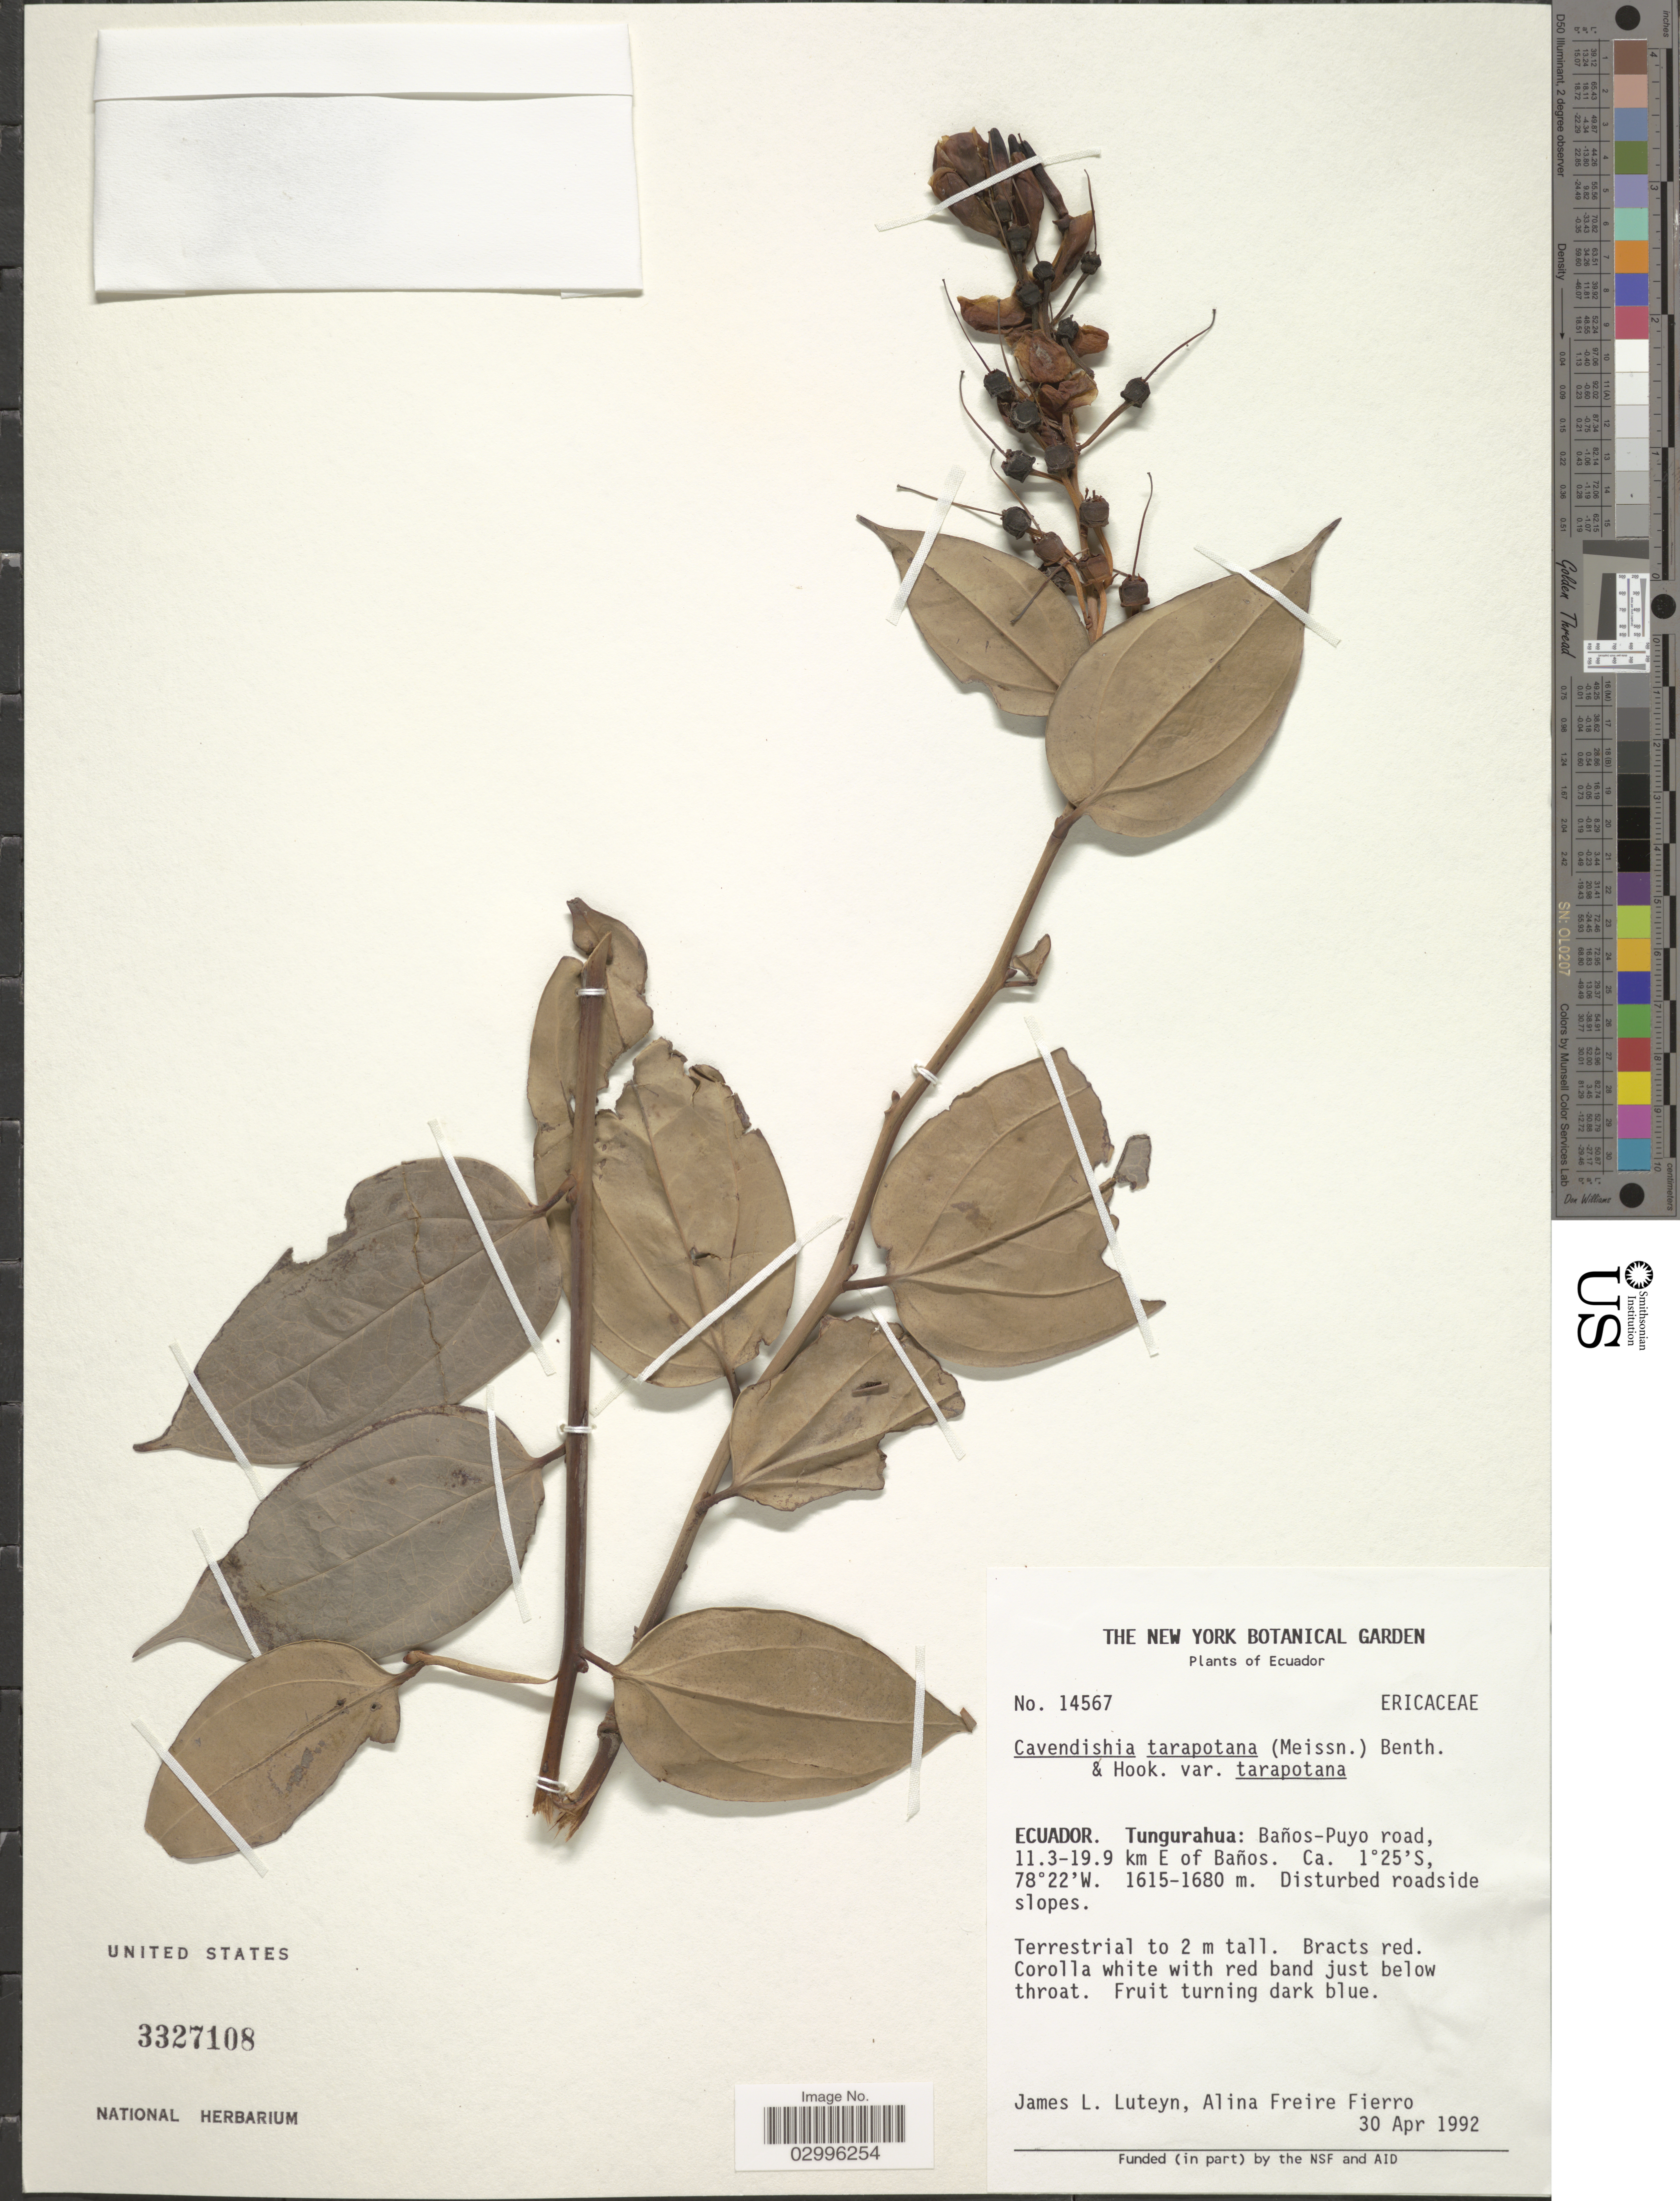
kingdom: Plantae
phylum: Tracheophyta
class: Magnoliopsida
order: Ericales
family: Ericaceae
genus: Cavendishia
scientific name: Cavendishia tarapotana var. tarapotana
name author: (Meisn.) Benth. & Hook.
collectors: J. L. Luteyn & A. Freire-Fierro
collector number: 14567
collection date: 1992-04-30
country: Ecuador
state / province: Tungurahua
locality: Baños-Puyo road, 11.3-19.9 km E of Baños.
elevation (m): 1615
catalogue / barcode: US 3327108